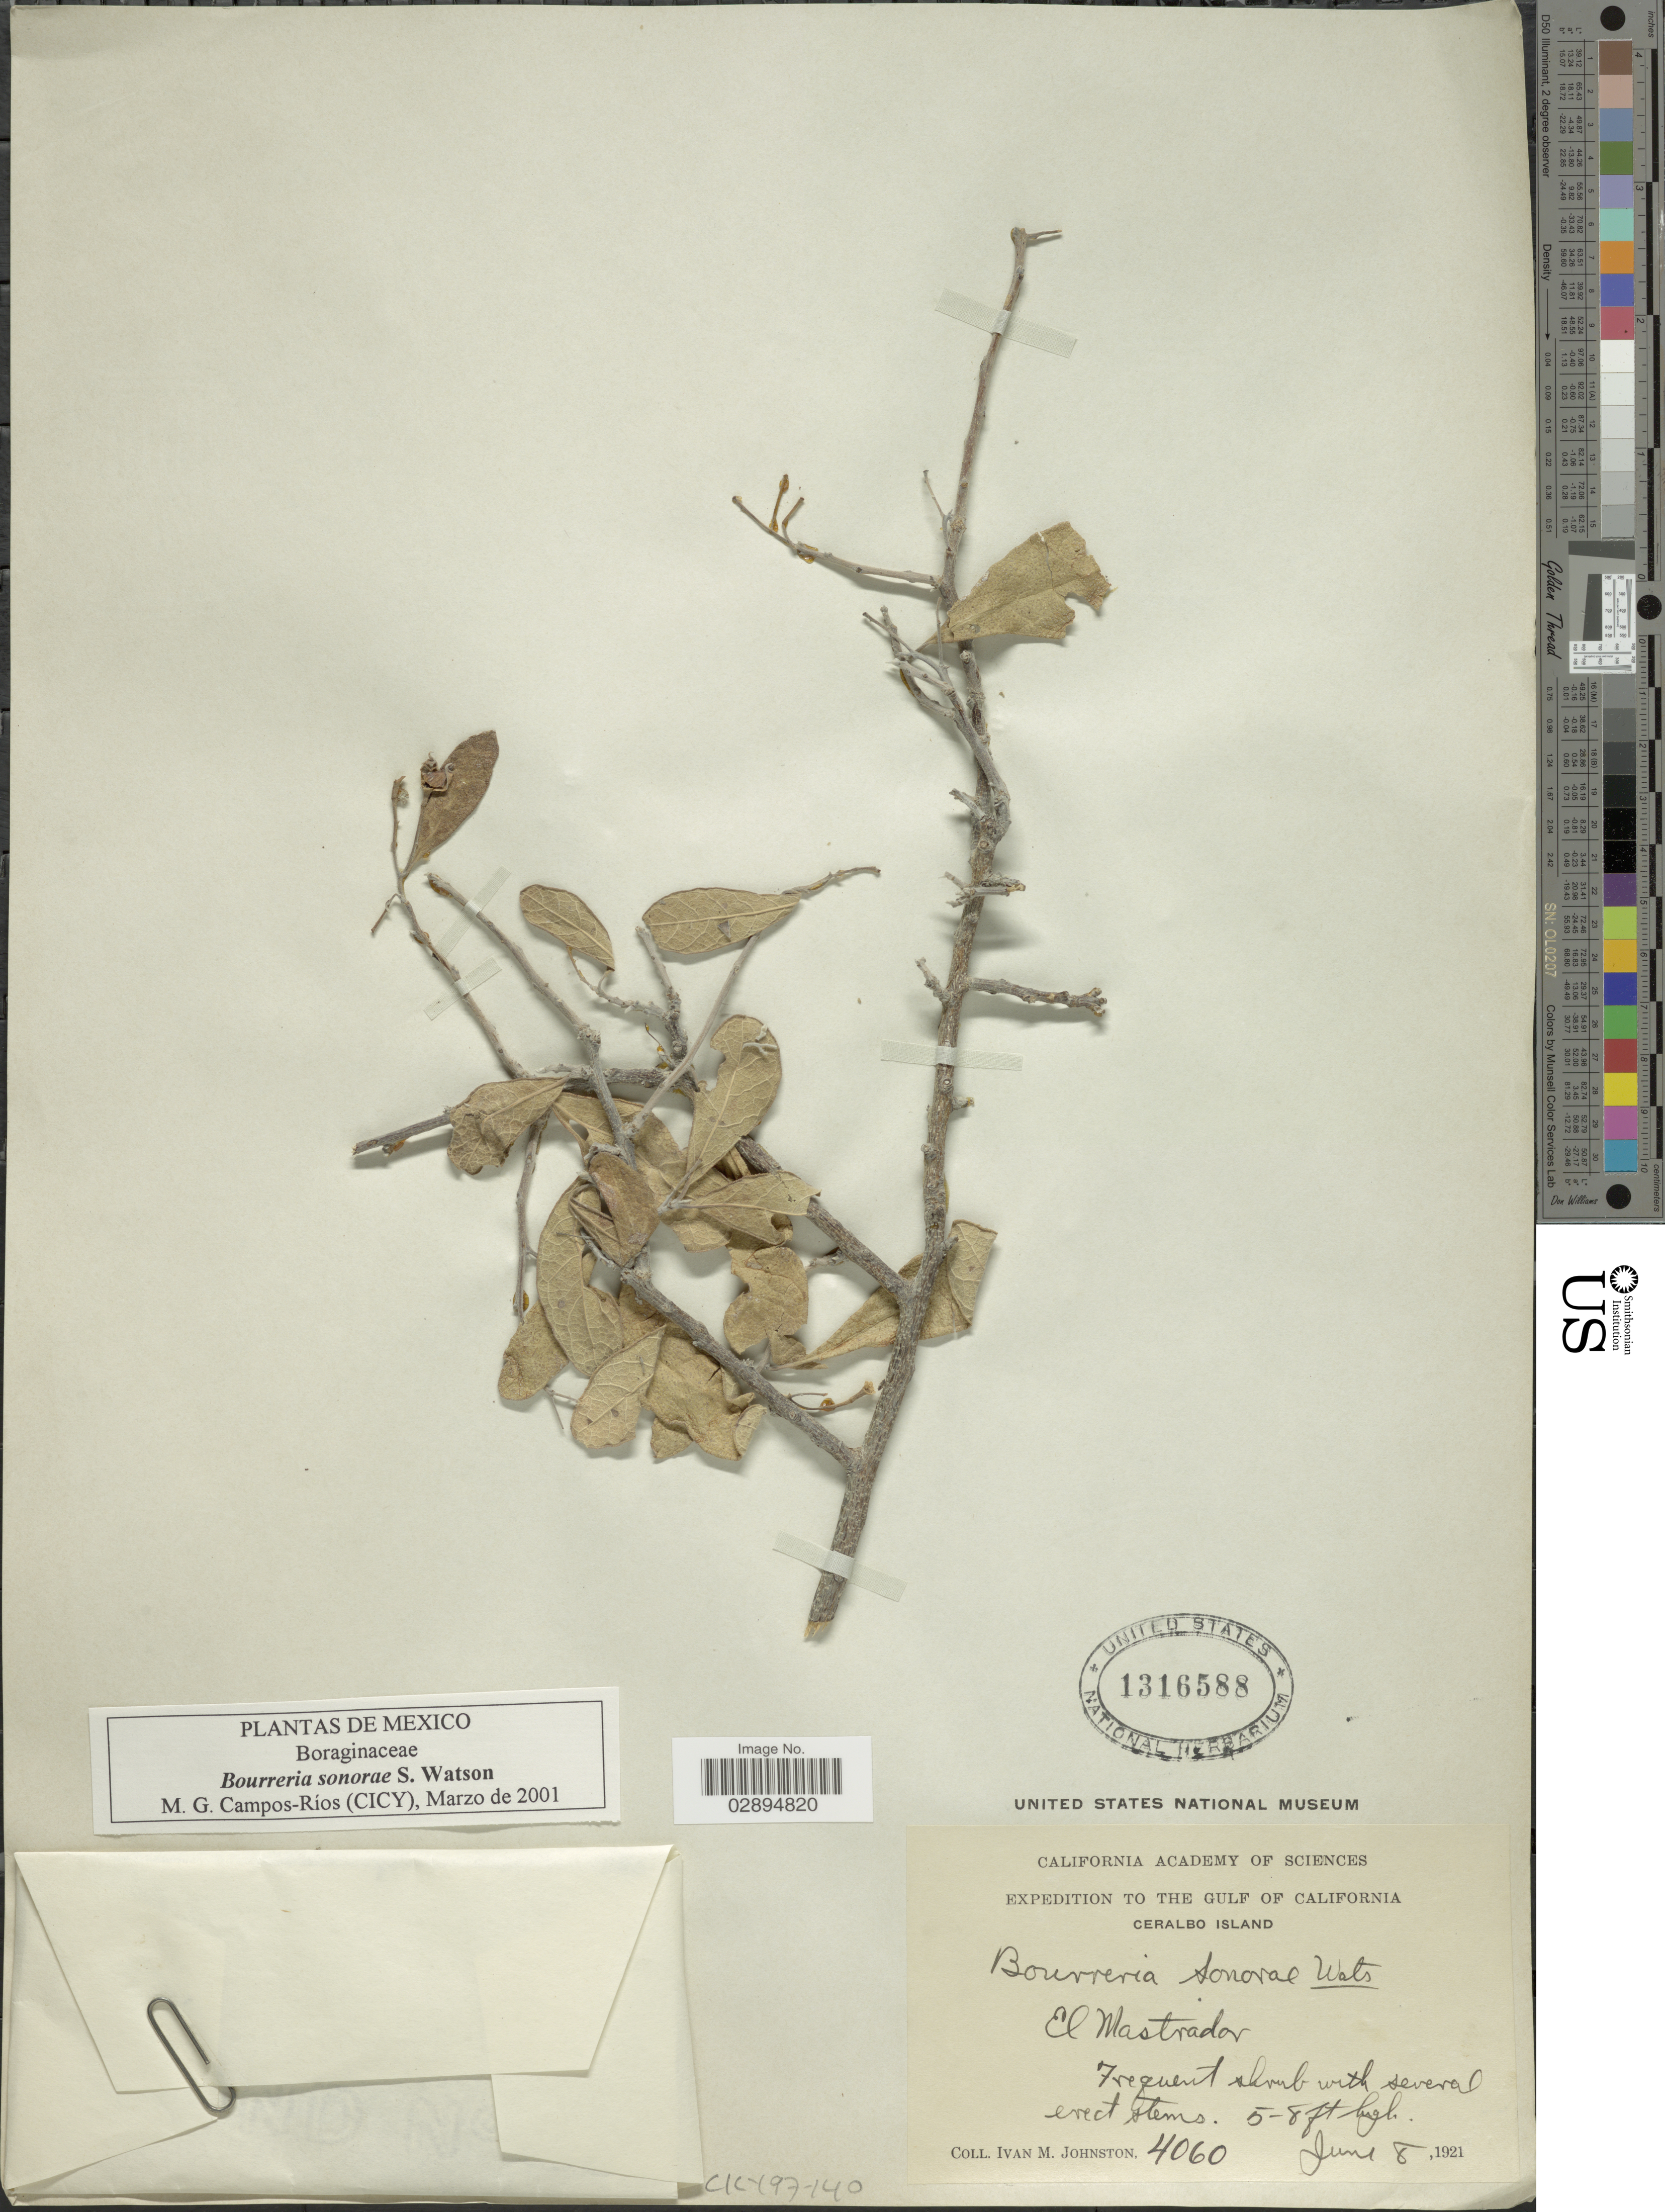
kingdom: Plantae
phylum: Tracheophyta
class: Magnoliopsida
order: Boraginales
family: Ehretiaceae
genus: Bourreria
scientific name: Bourreria sonorae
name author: S. Watson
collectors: I.M. Johnston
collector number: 4060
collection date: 1921-06-01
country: Mexico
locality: The Gulf of California. Ceralbo Island. El Mastrador.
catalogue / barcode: US 1316588